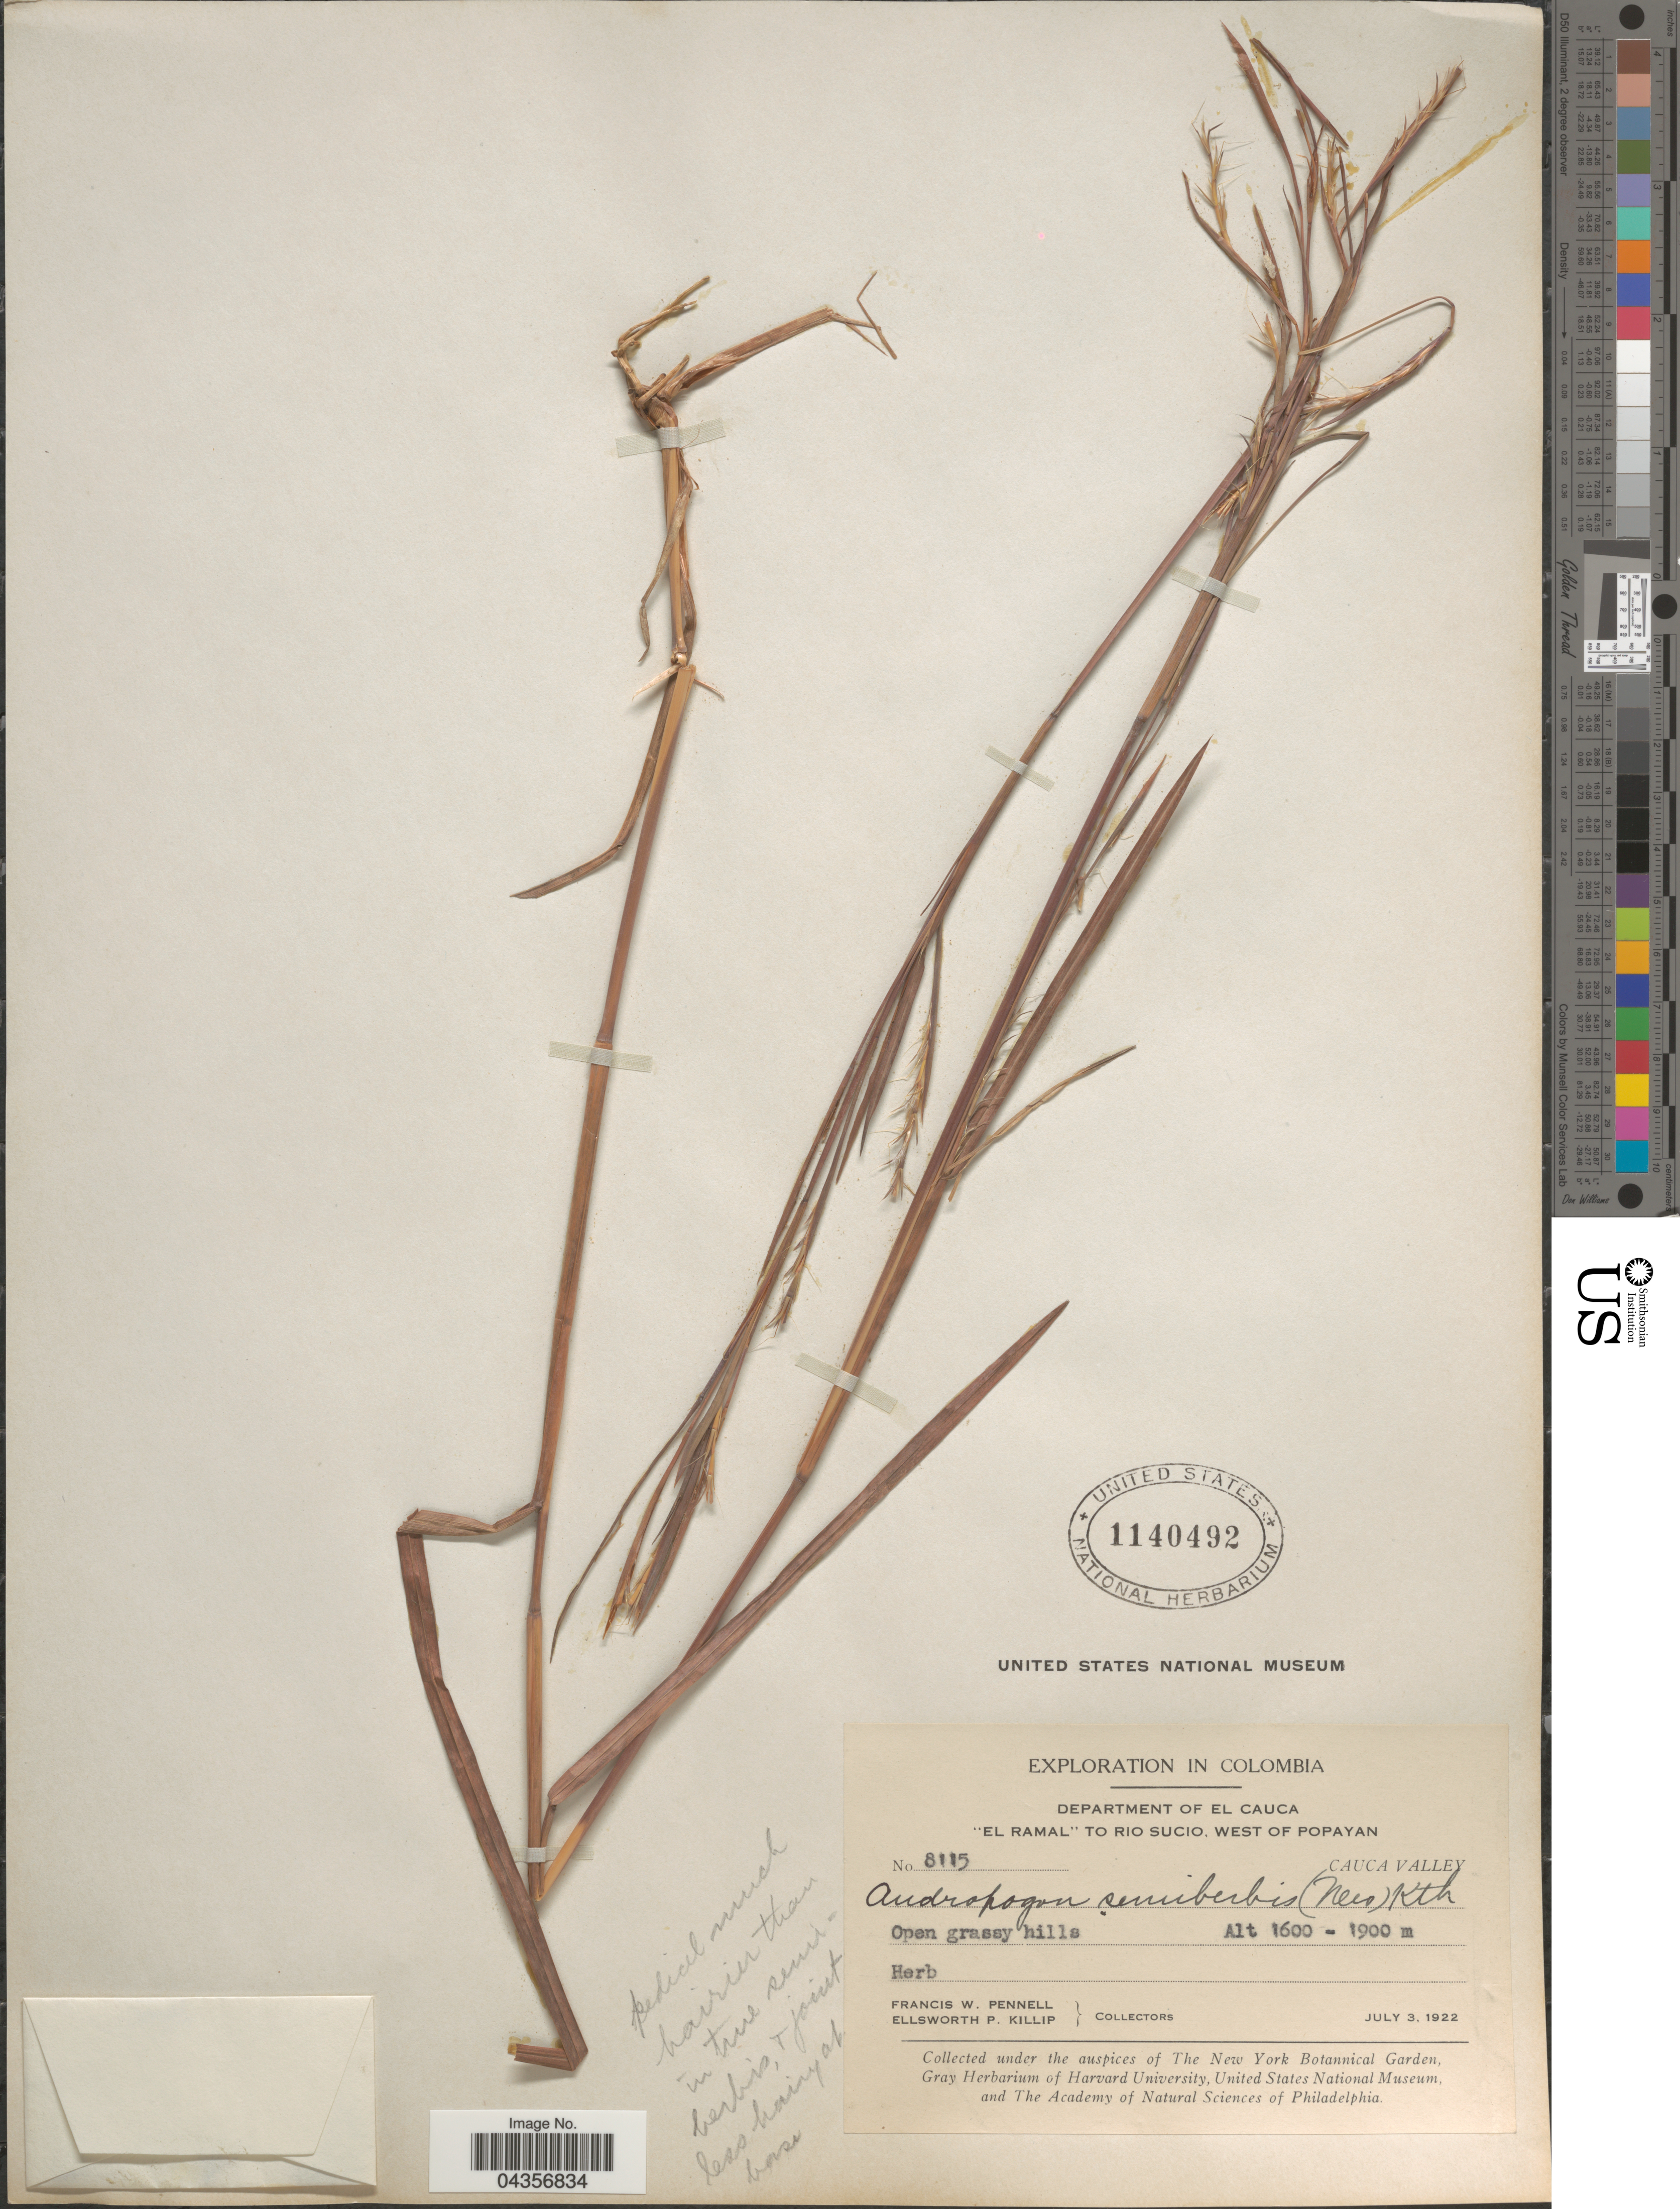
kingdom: Plantae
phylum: Tracheophyta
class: Liliopsida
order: Poales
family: Poaceae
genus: Schizachyrium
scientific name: Schizachyrium sanguineum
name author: (Retz.) Alston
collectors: F. W. Pennell & E. P. Killip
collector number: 8115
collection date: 1922-07-03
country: Colombia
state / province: Cauca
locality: Exploration in Colombia. Department of El Cauca. "El Ramal" to Rio Sucio, west of Popayan. Cauca Valley.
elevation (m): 1600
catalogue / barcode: US 1140492